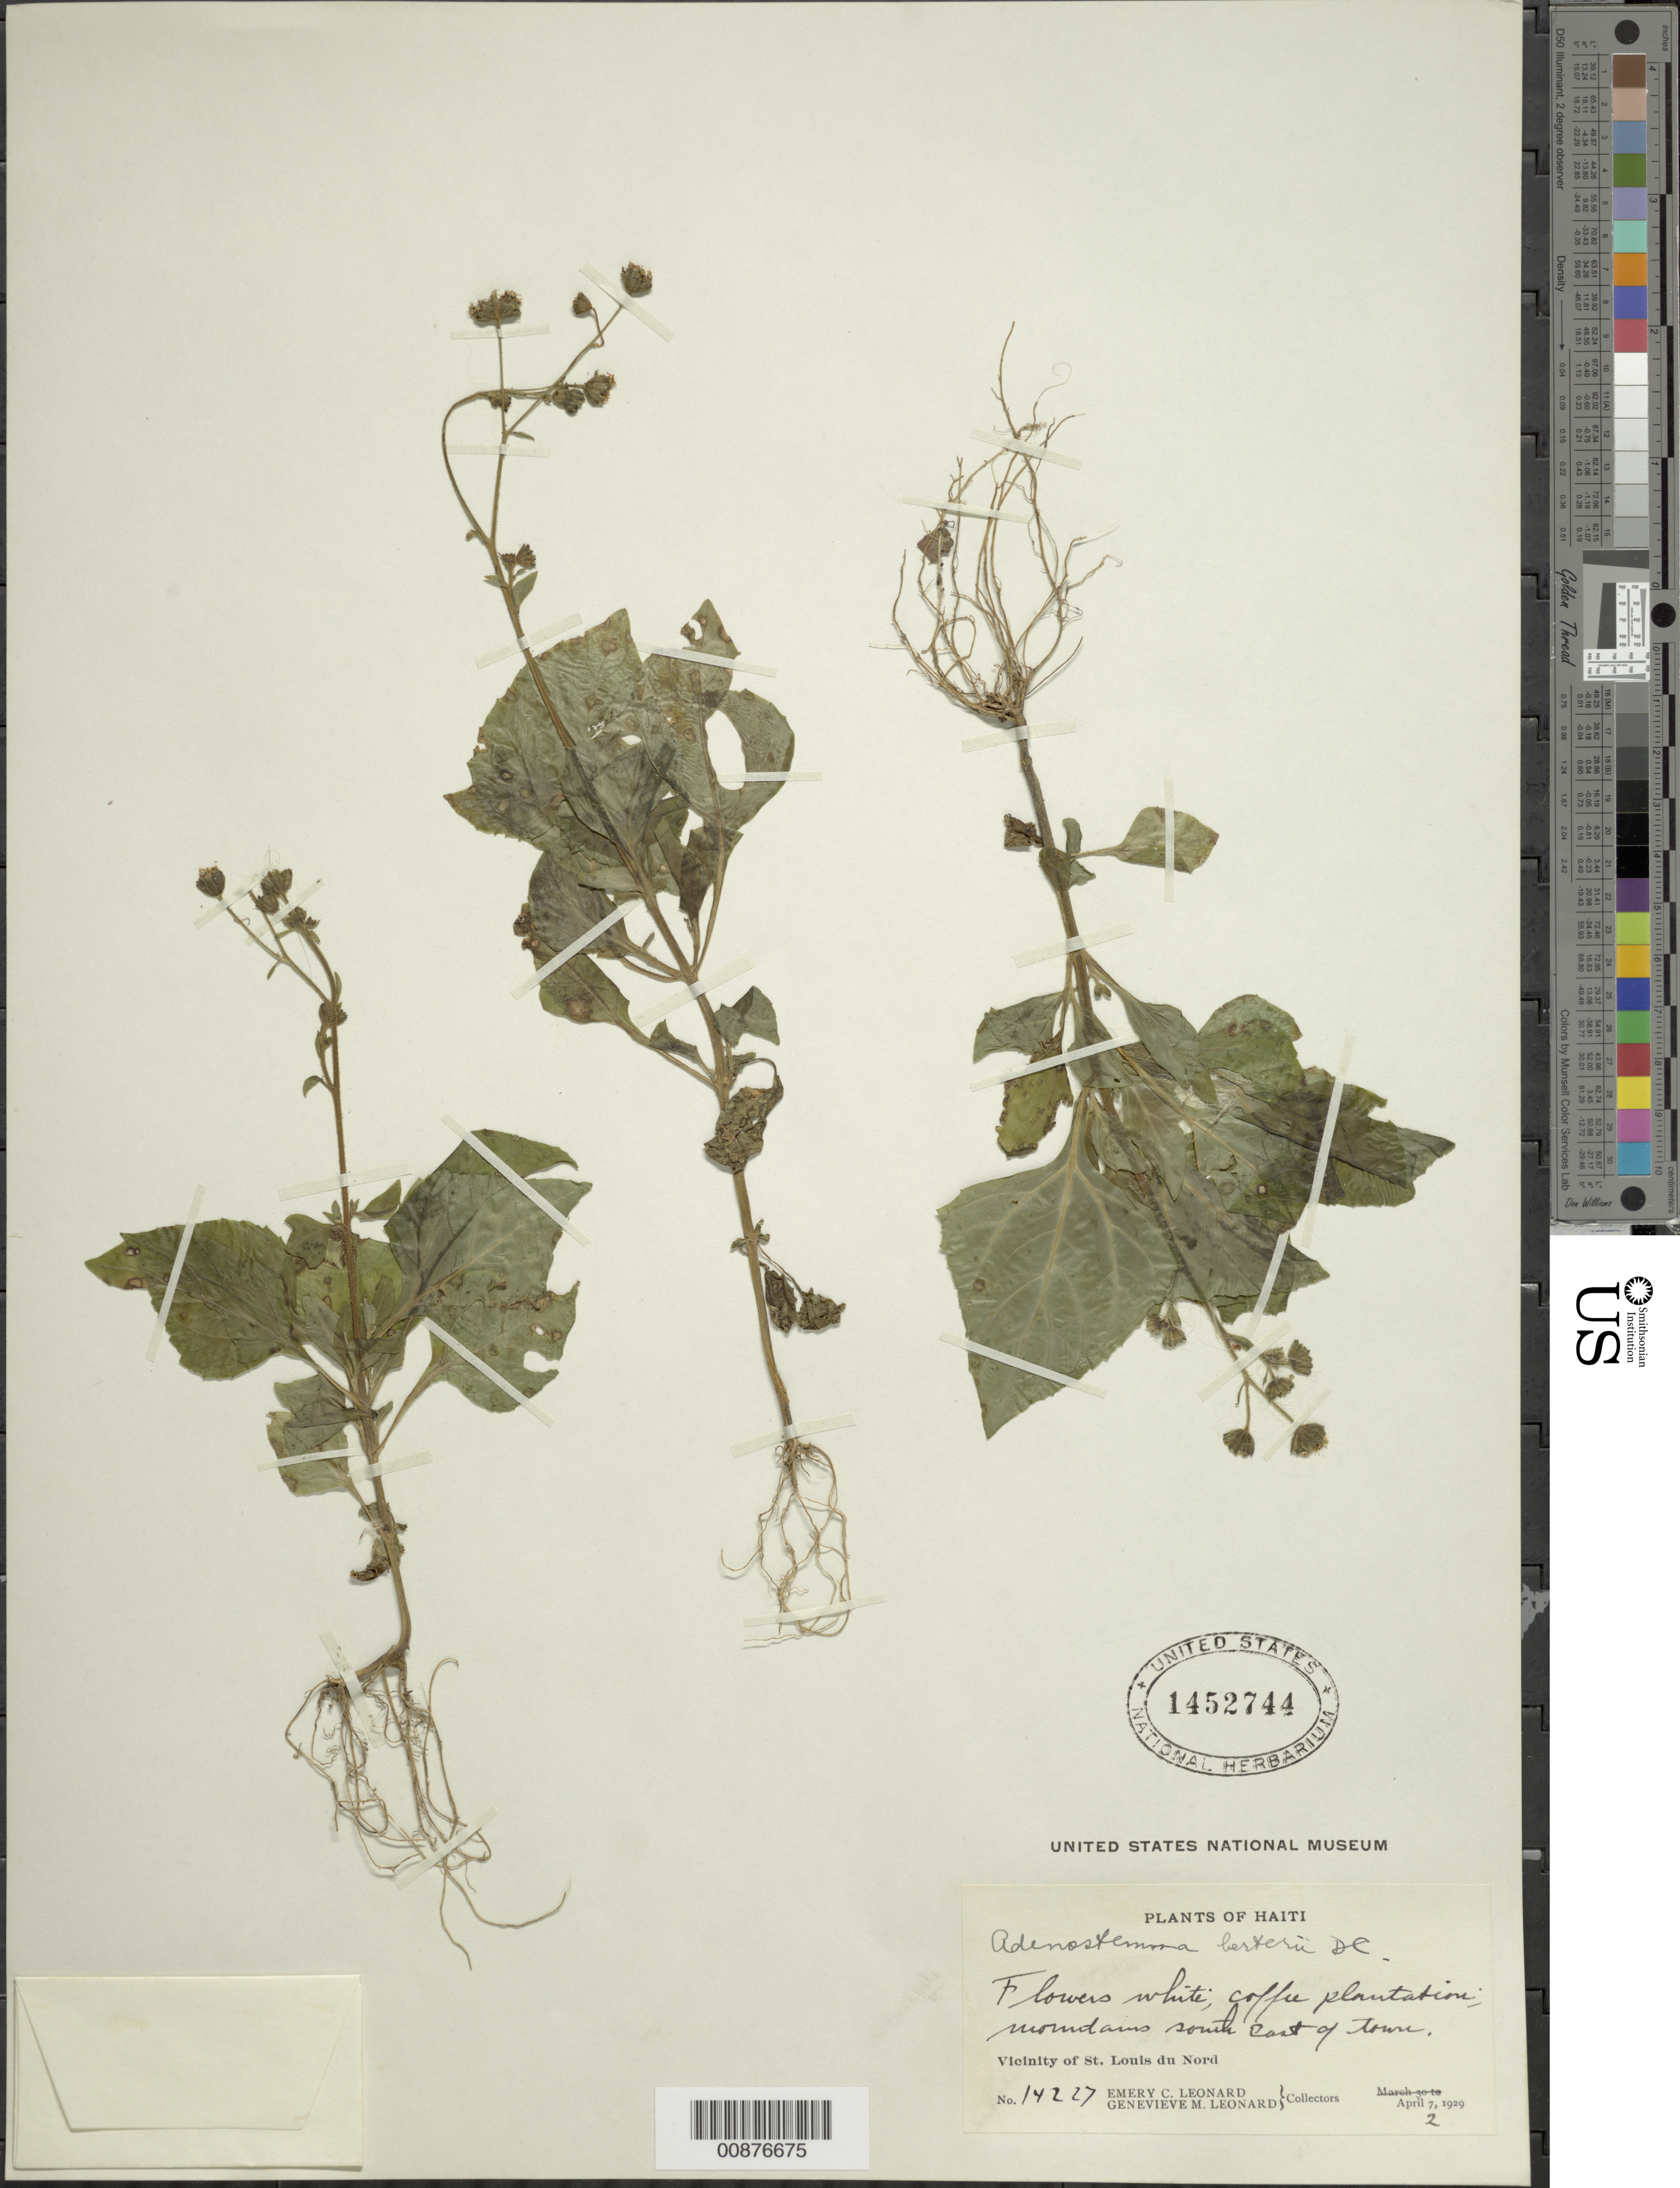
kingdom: Plantae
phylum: Tracheophyta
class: Magnoliopsida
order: Asterales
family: Asteraceae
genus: Adenostemma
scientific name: Adenostemma berteroi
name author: DC.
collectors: E. C. Leonard & G. M. Leonard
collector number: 14227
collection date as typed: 02 Apr 1929 and 07 Apr 1929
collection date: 1929-04-02,1929-04-07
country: Haiti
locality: Vicinity of St. Louis du Nord. Mountains southeast of town.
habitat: Coffee plantation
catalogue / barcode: US 1452744